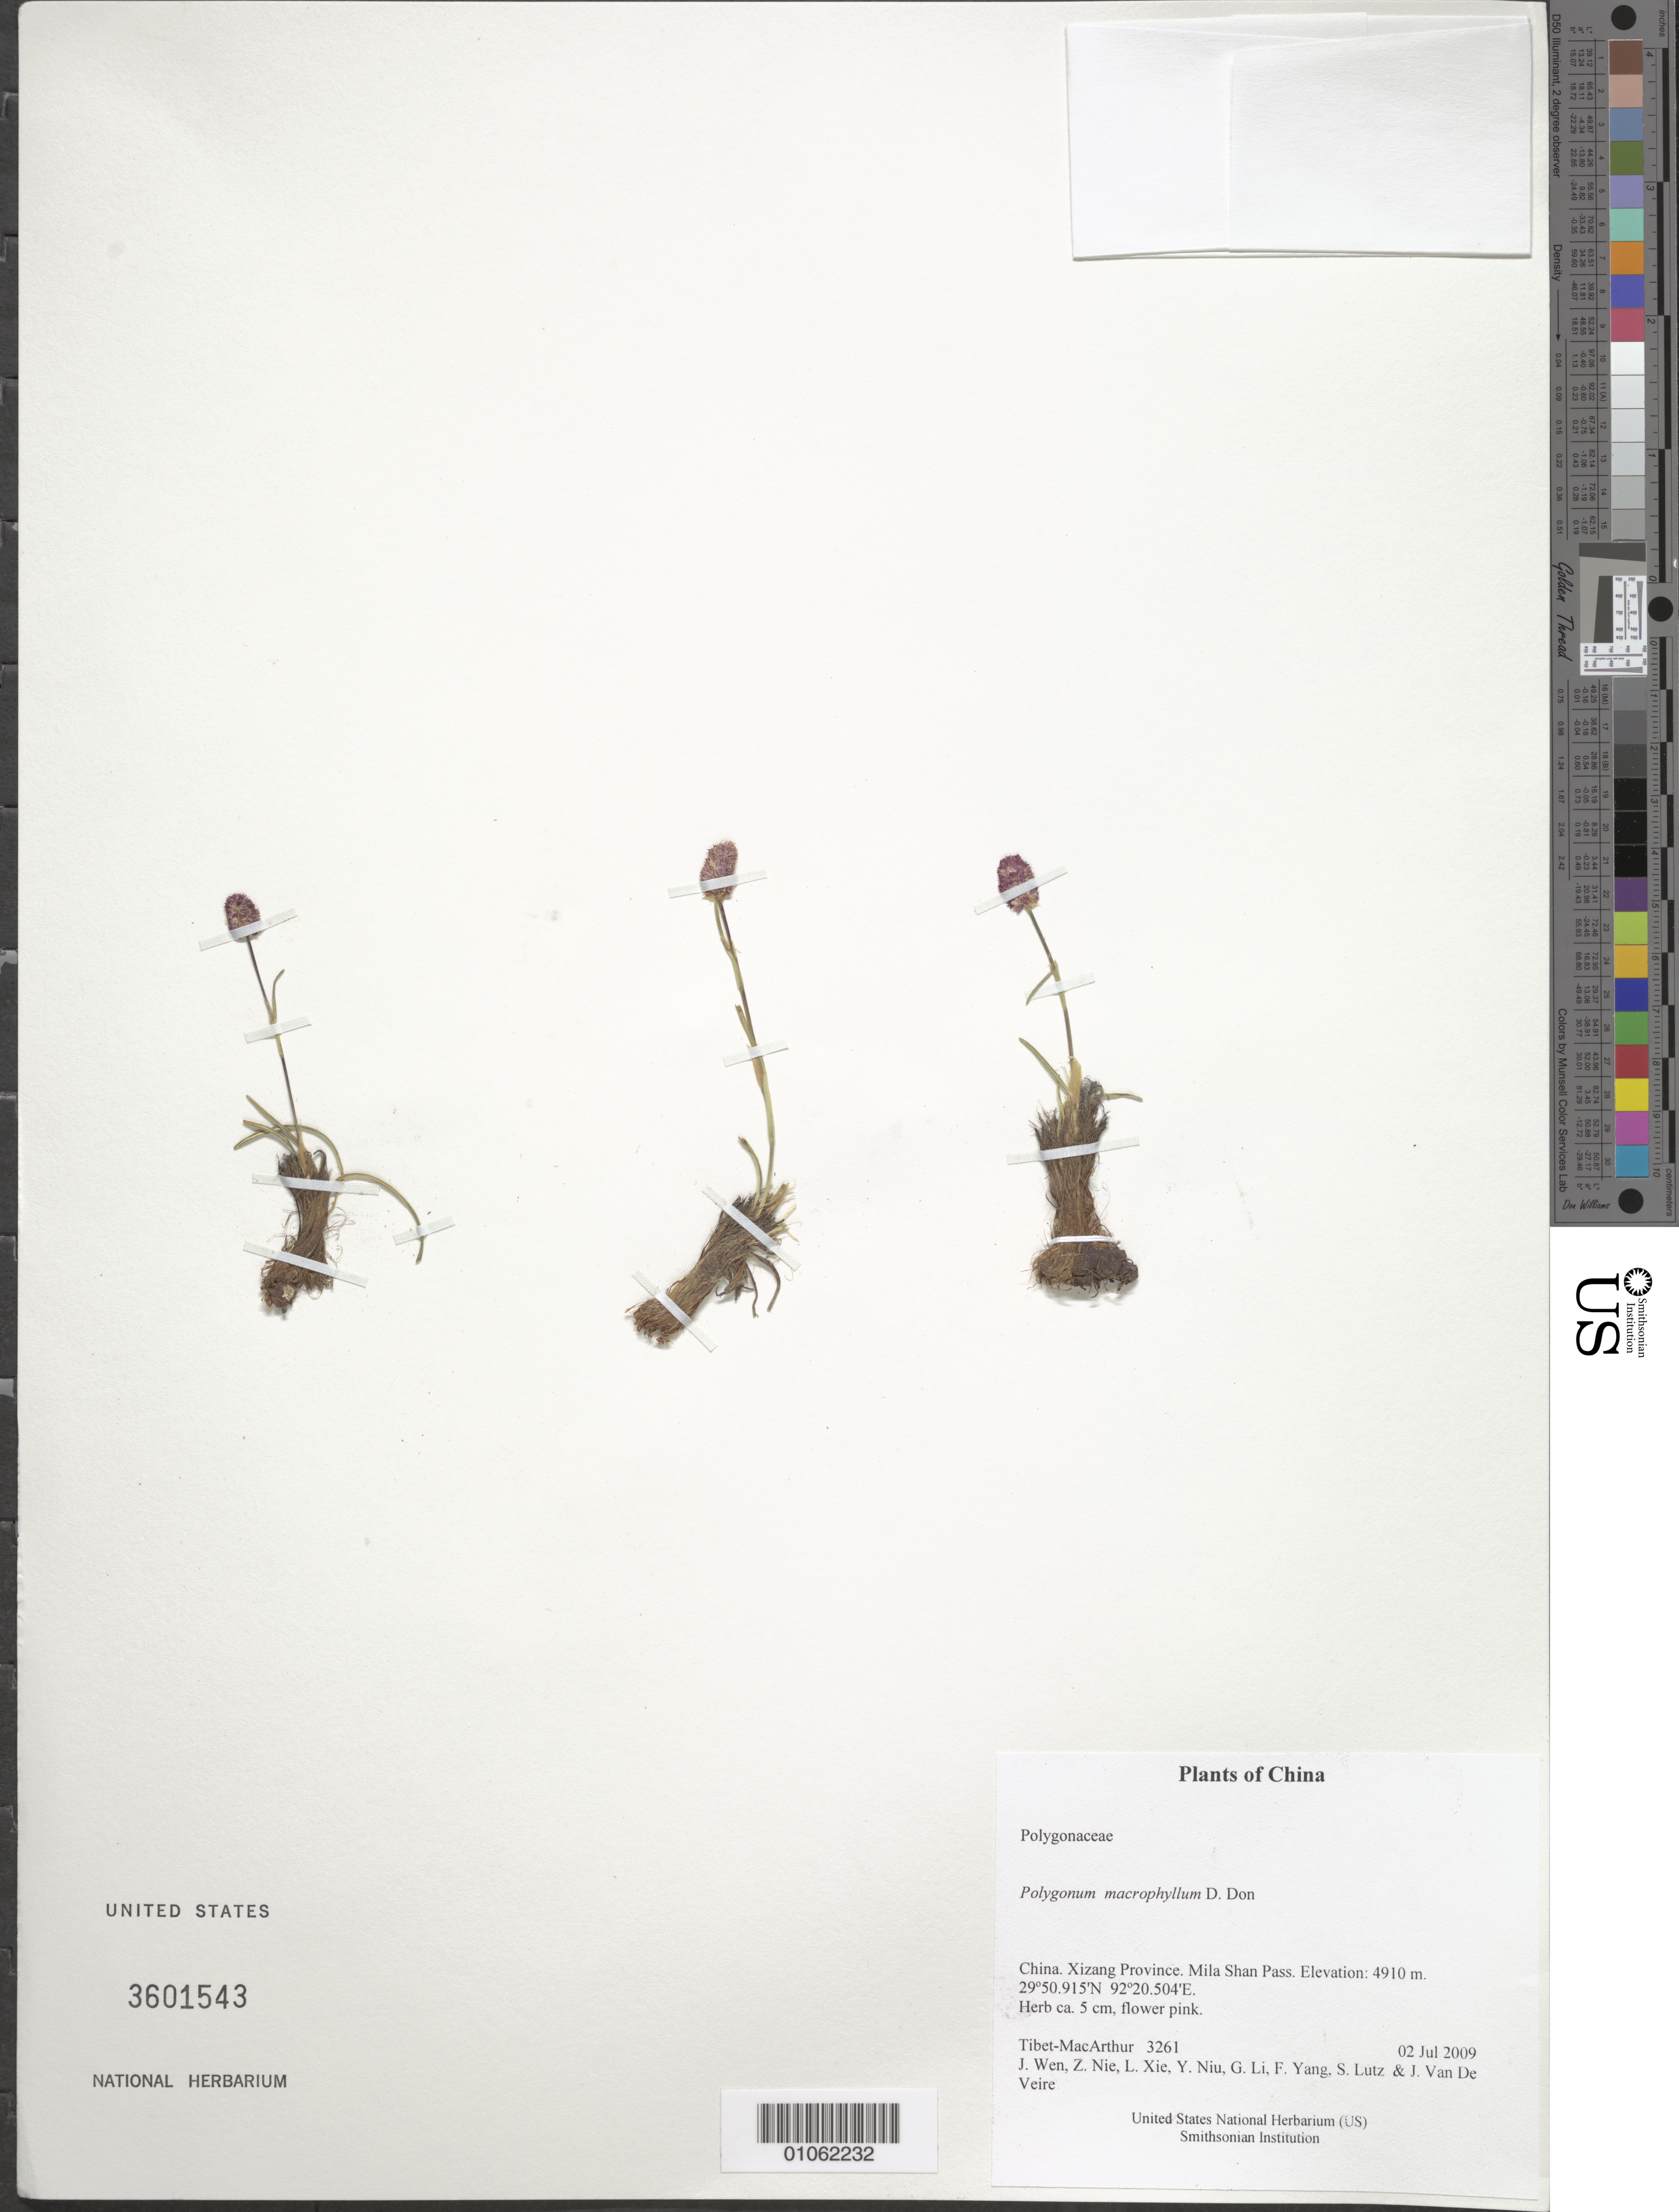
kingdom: Plantae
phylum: Tracheophyta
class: Magnoliopsida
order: Caryophyllales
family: Polygonaceae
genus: Bistorta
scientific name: Bistorta macrophylla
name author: (D. Don) Soják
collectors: Tibet-MacArthur, J. Wen, Z. Nie, L. Xie, Y. Niu, G. Li, F. Yang, S. Lutz & J. Van De Veire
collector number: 3261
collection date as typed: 02 Jul 2009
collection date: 2009-07-02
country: China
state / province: Xizang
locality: Mila Shan Pass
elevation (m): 4910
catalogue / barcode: US 3601543